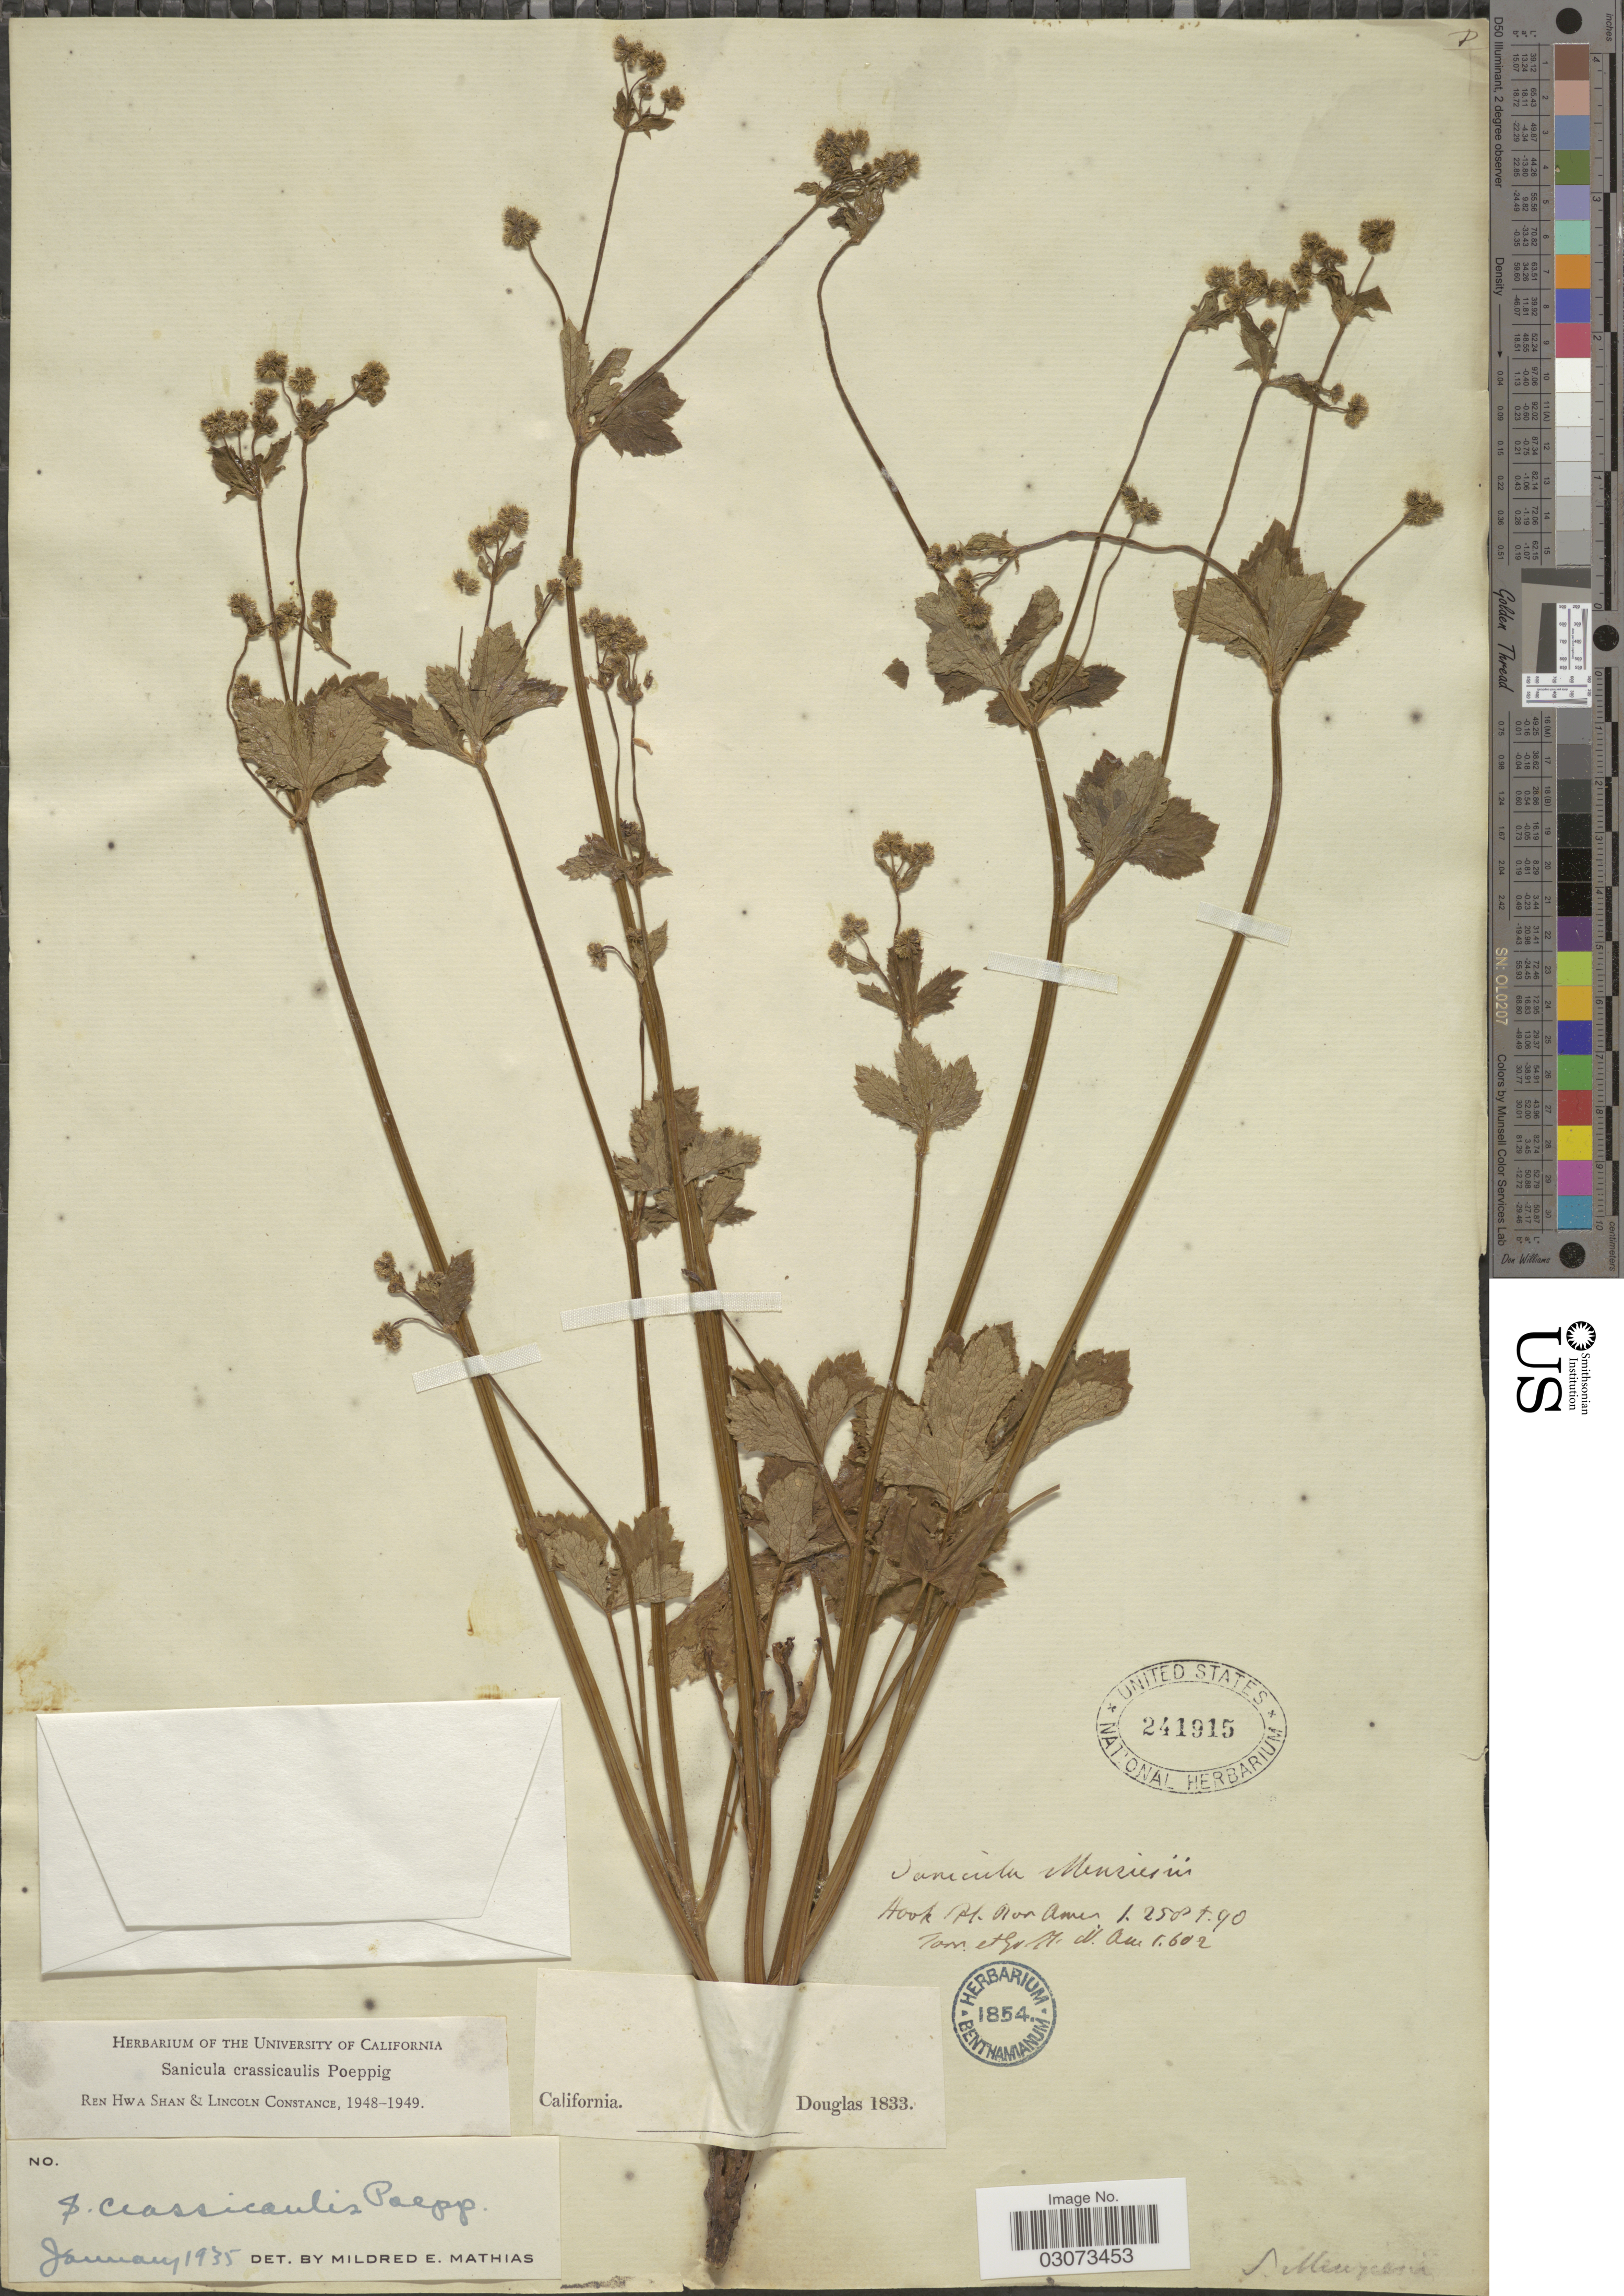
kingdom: Plantae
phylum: Tracheophyta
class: Magnoliopsida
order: Apiales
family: Apiaceae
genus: Sanicula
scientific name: Sanicula crassicaulis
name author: Poepp. ex DC.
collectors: P. Douglas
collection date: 1833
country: United States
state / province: California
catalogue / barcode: US 241915